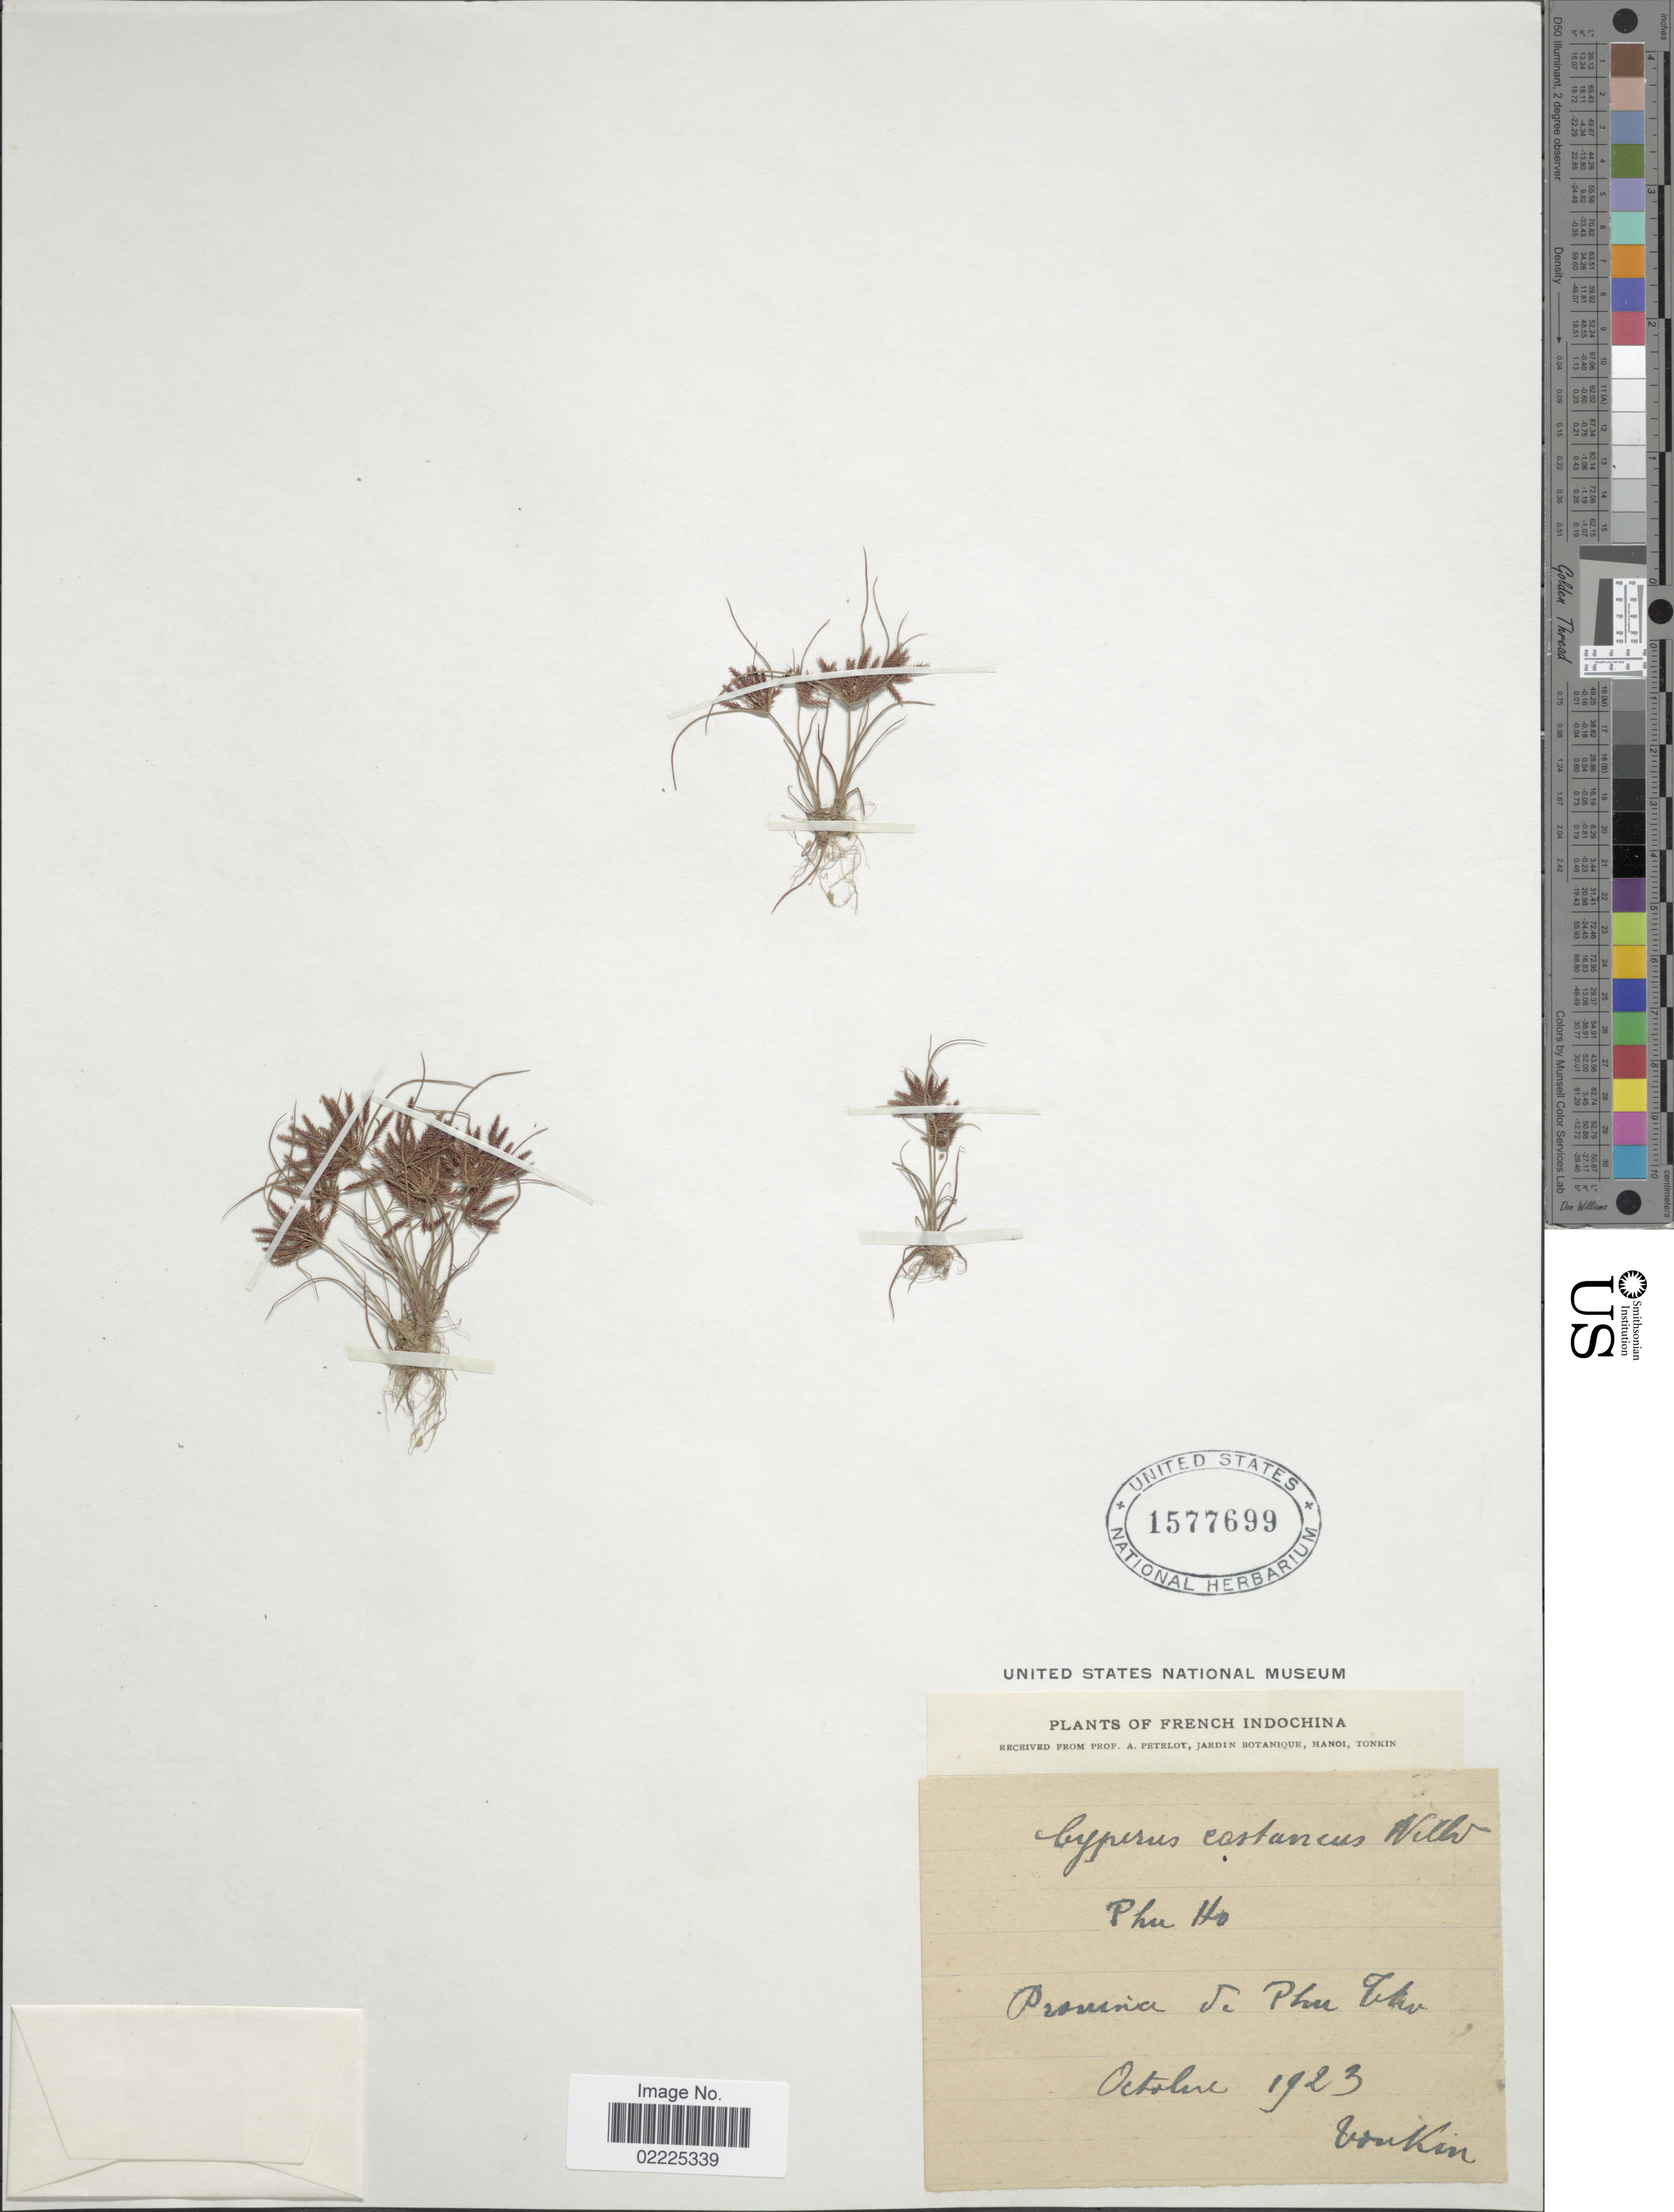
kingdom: Plantae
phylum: Tracheophyta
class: Liliopsida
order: Poales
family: Cyperaceae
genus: Cyperus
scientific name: Cyperus castaneus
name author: Willd.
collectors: A. Petelot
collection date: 1923-10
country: Vietnam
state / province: Phu Tho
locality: Tonkin. French Indochina, Phu Ho, Provincia de Phu Tho.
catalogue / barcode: US 1577699